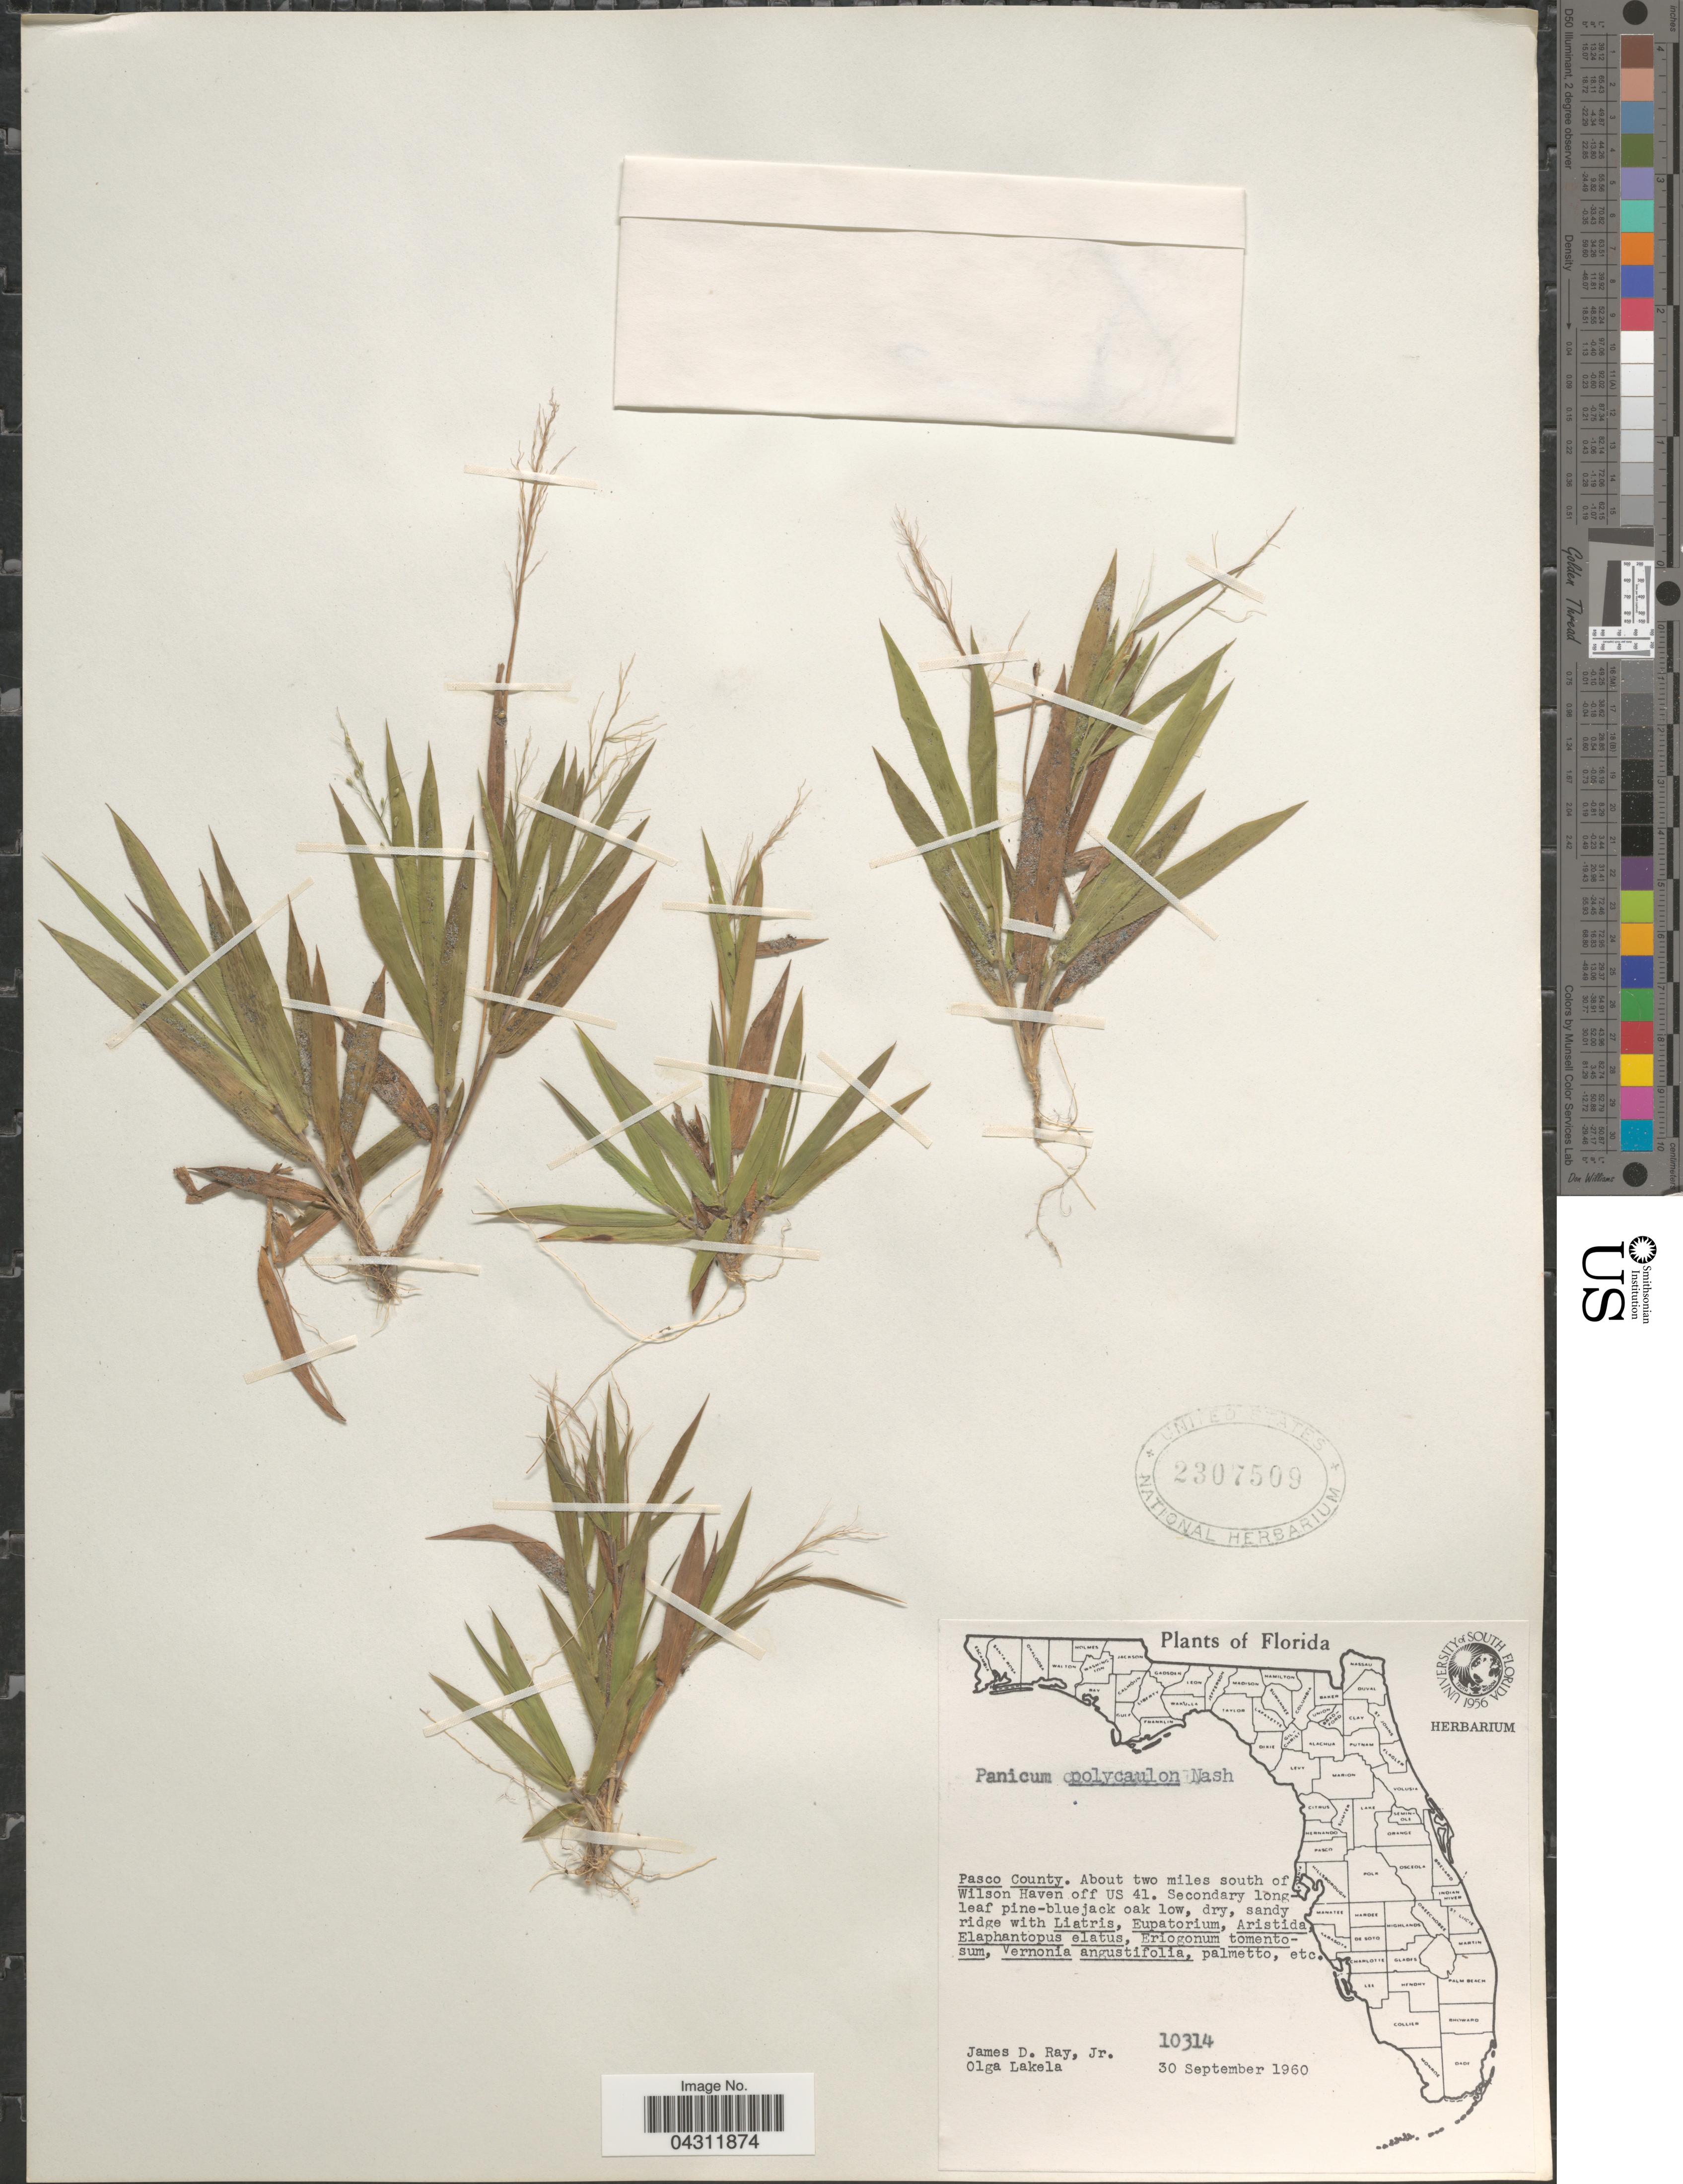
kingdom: Plantae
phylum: Tracheophyta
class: Liliopsida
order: Poales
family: Poaceae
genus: Dichanthelium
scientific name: Dichanthelium strigosum var. glabrescens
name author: (Griseb.) Freckmann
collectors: J. D. Ray Jr. & O. K. Lakela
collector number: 10314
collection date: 1960-09-30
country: United States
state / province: Florida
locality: Pasco County. About two miles south of Wilson Haven off US 41.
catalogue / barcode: US 2307509